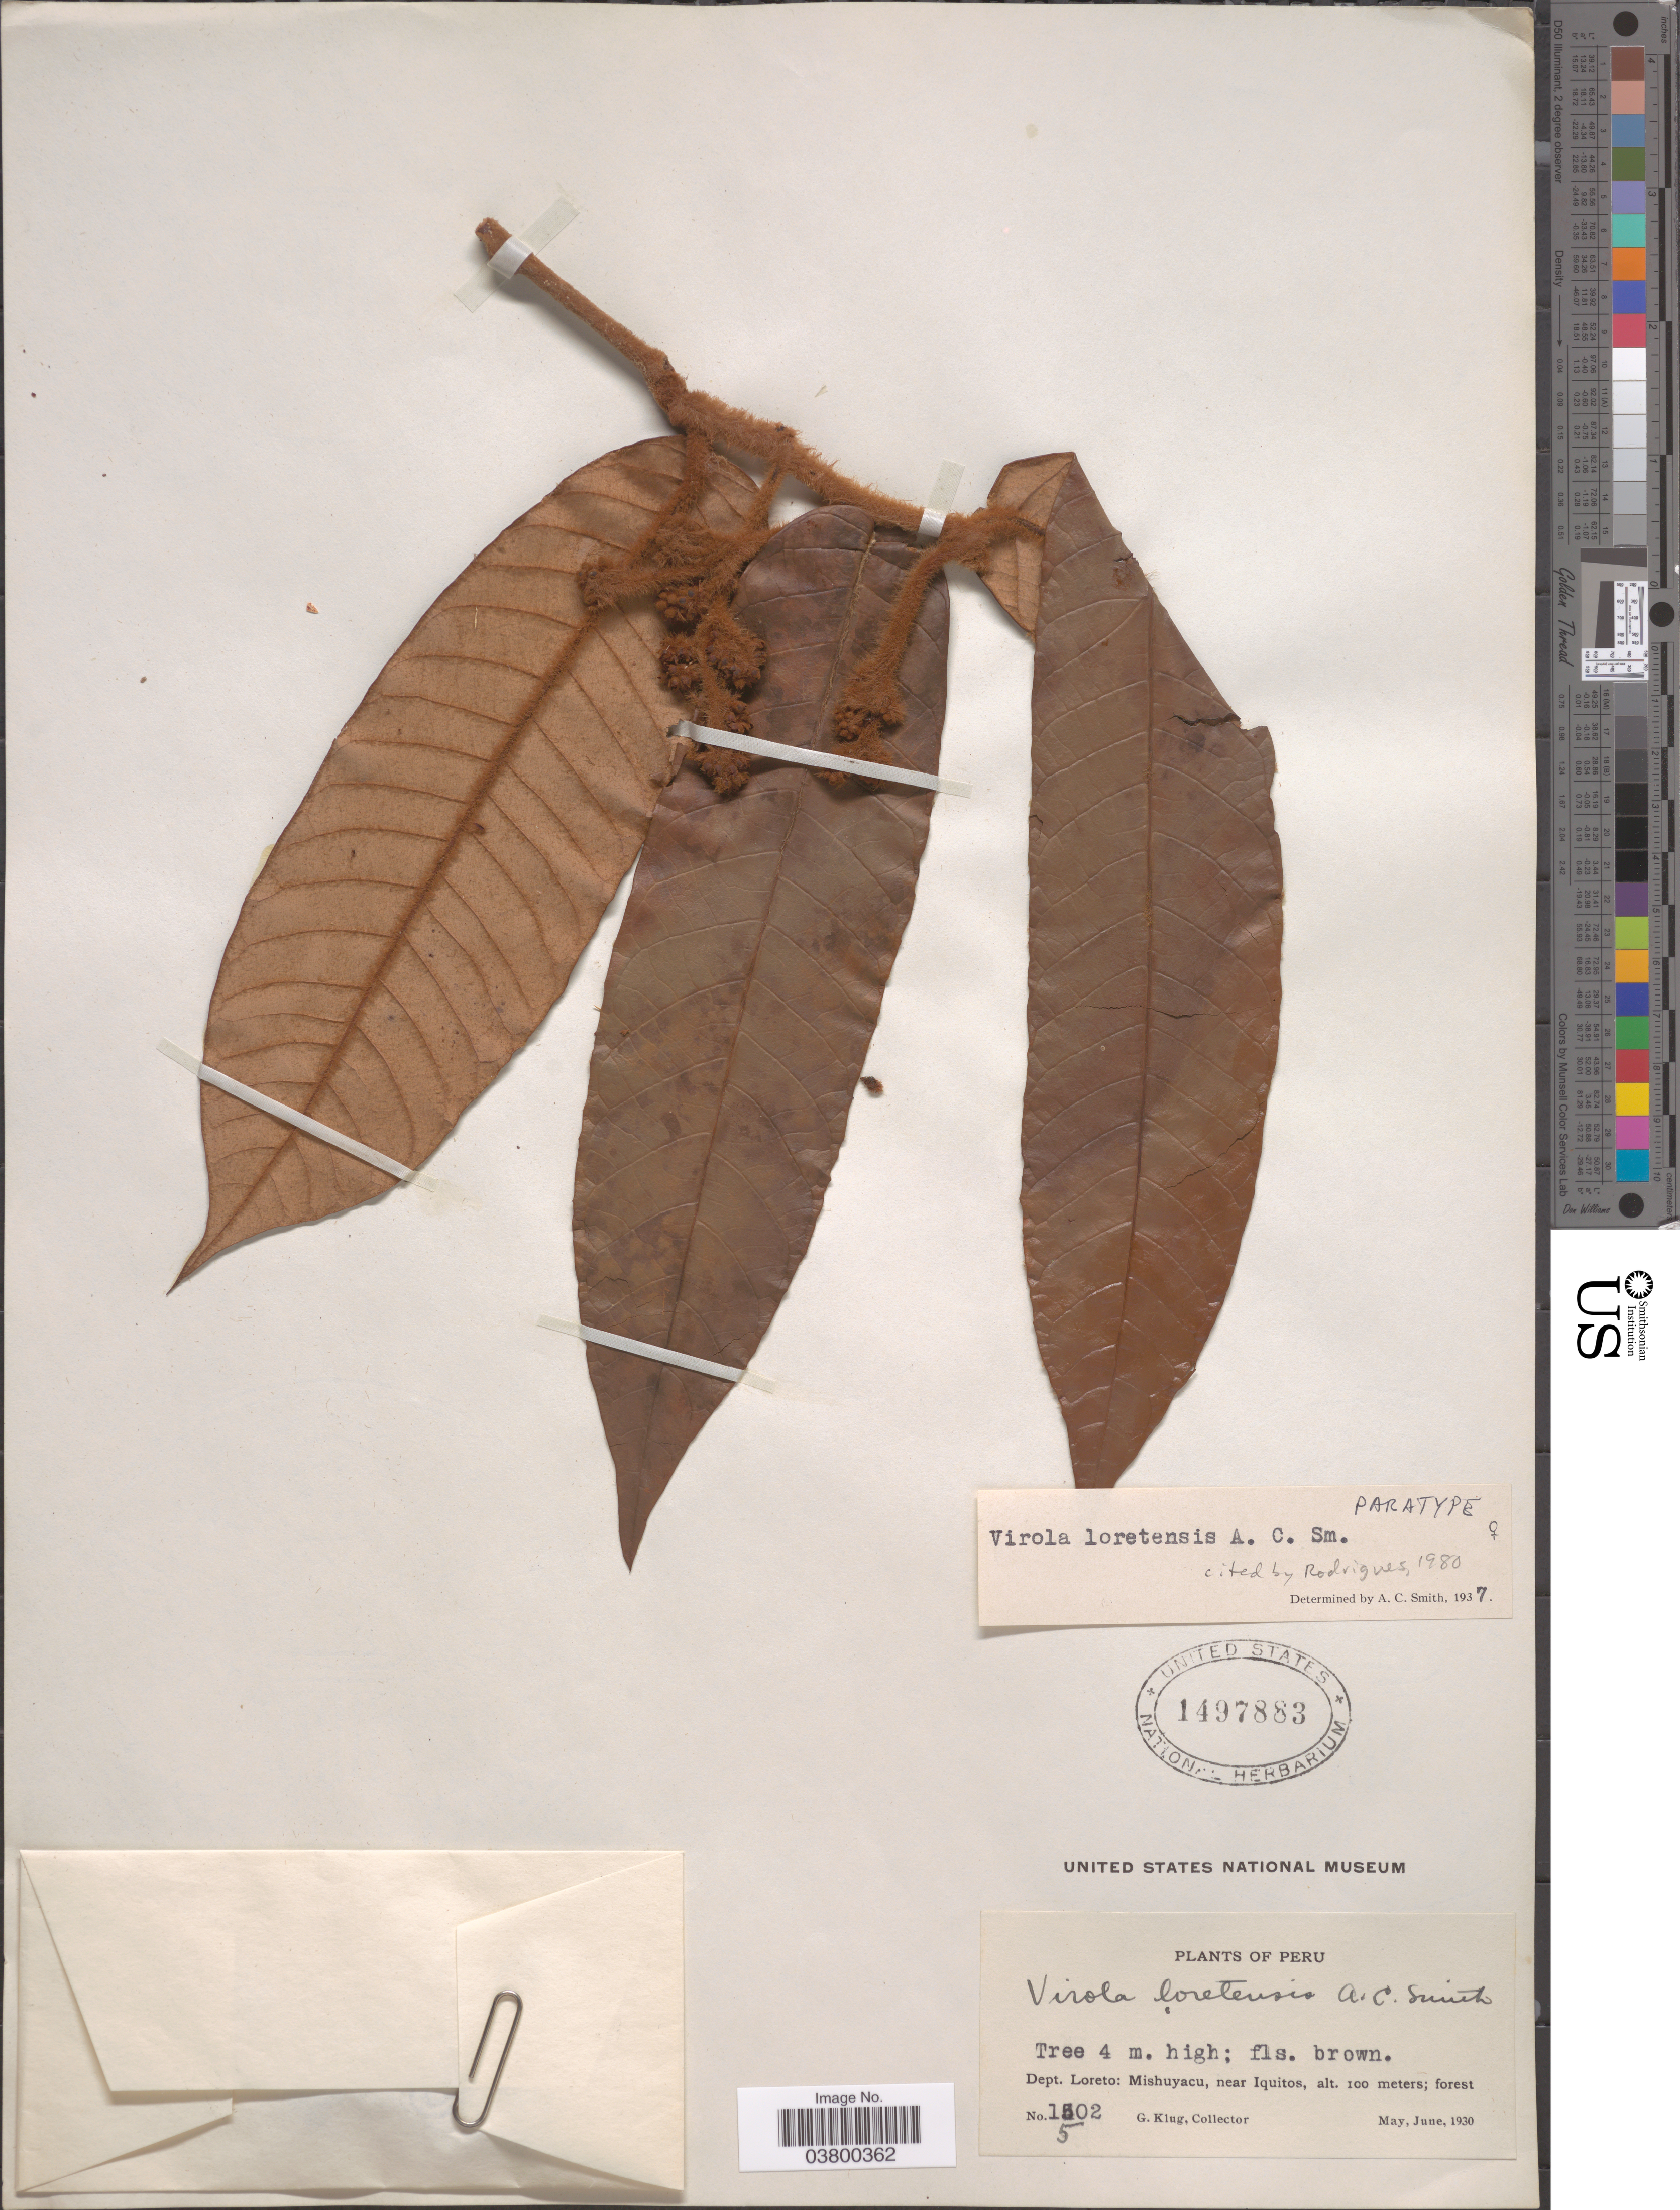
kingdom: Plantae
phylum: Tracheophyta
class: Magnoliopsida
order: Magnoliales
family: Myristicaceae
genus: Virola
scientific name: Virola loretensis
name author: A.C. Sm.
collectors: G. Klug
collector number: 1502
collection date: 1930-05/1930-06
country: Peru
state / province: Loreto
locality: Dept. Loreto: Mishuyacu, near Iquitos.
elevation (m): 100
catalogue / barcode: US 1497883